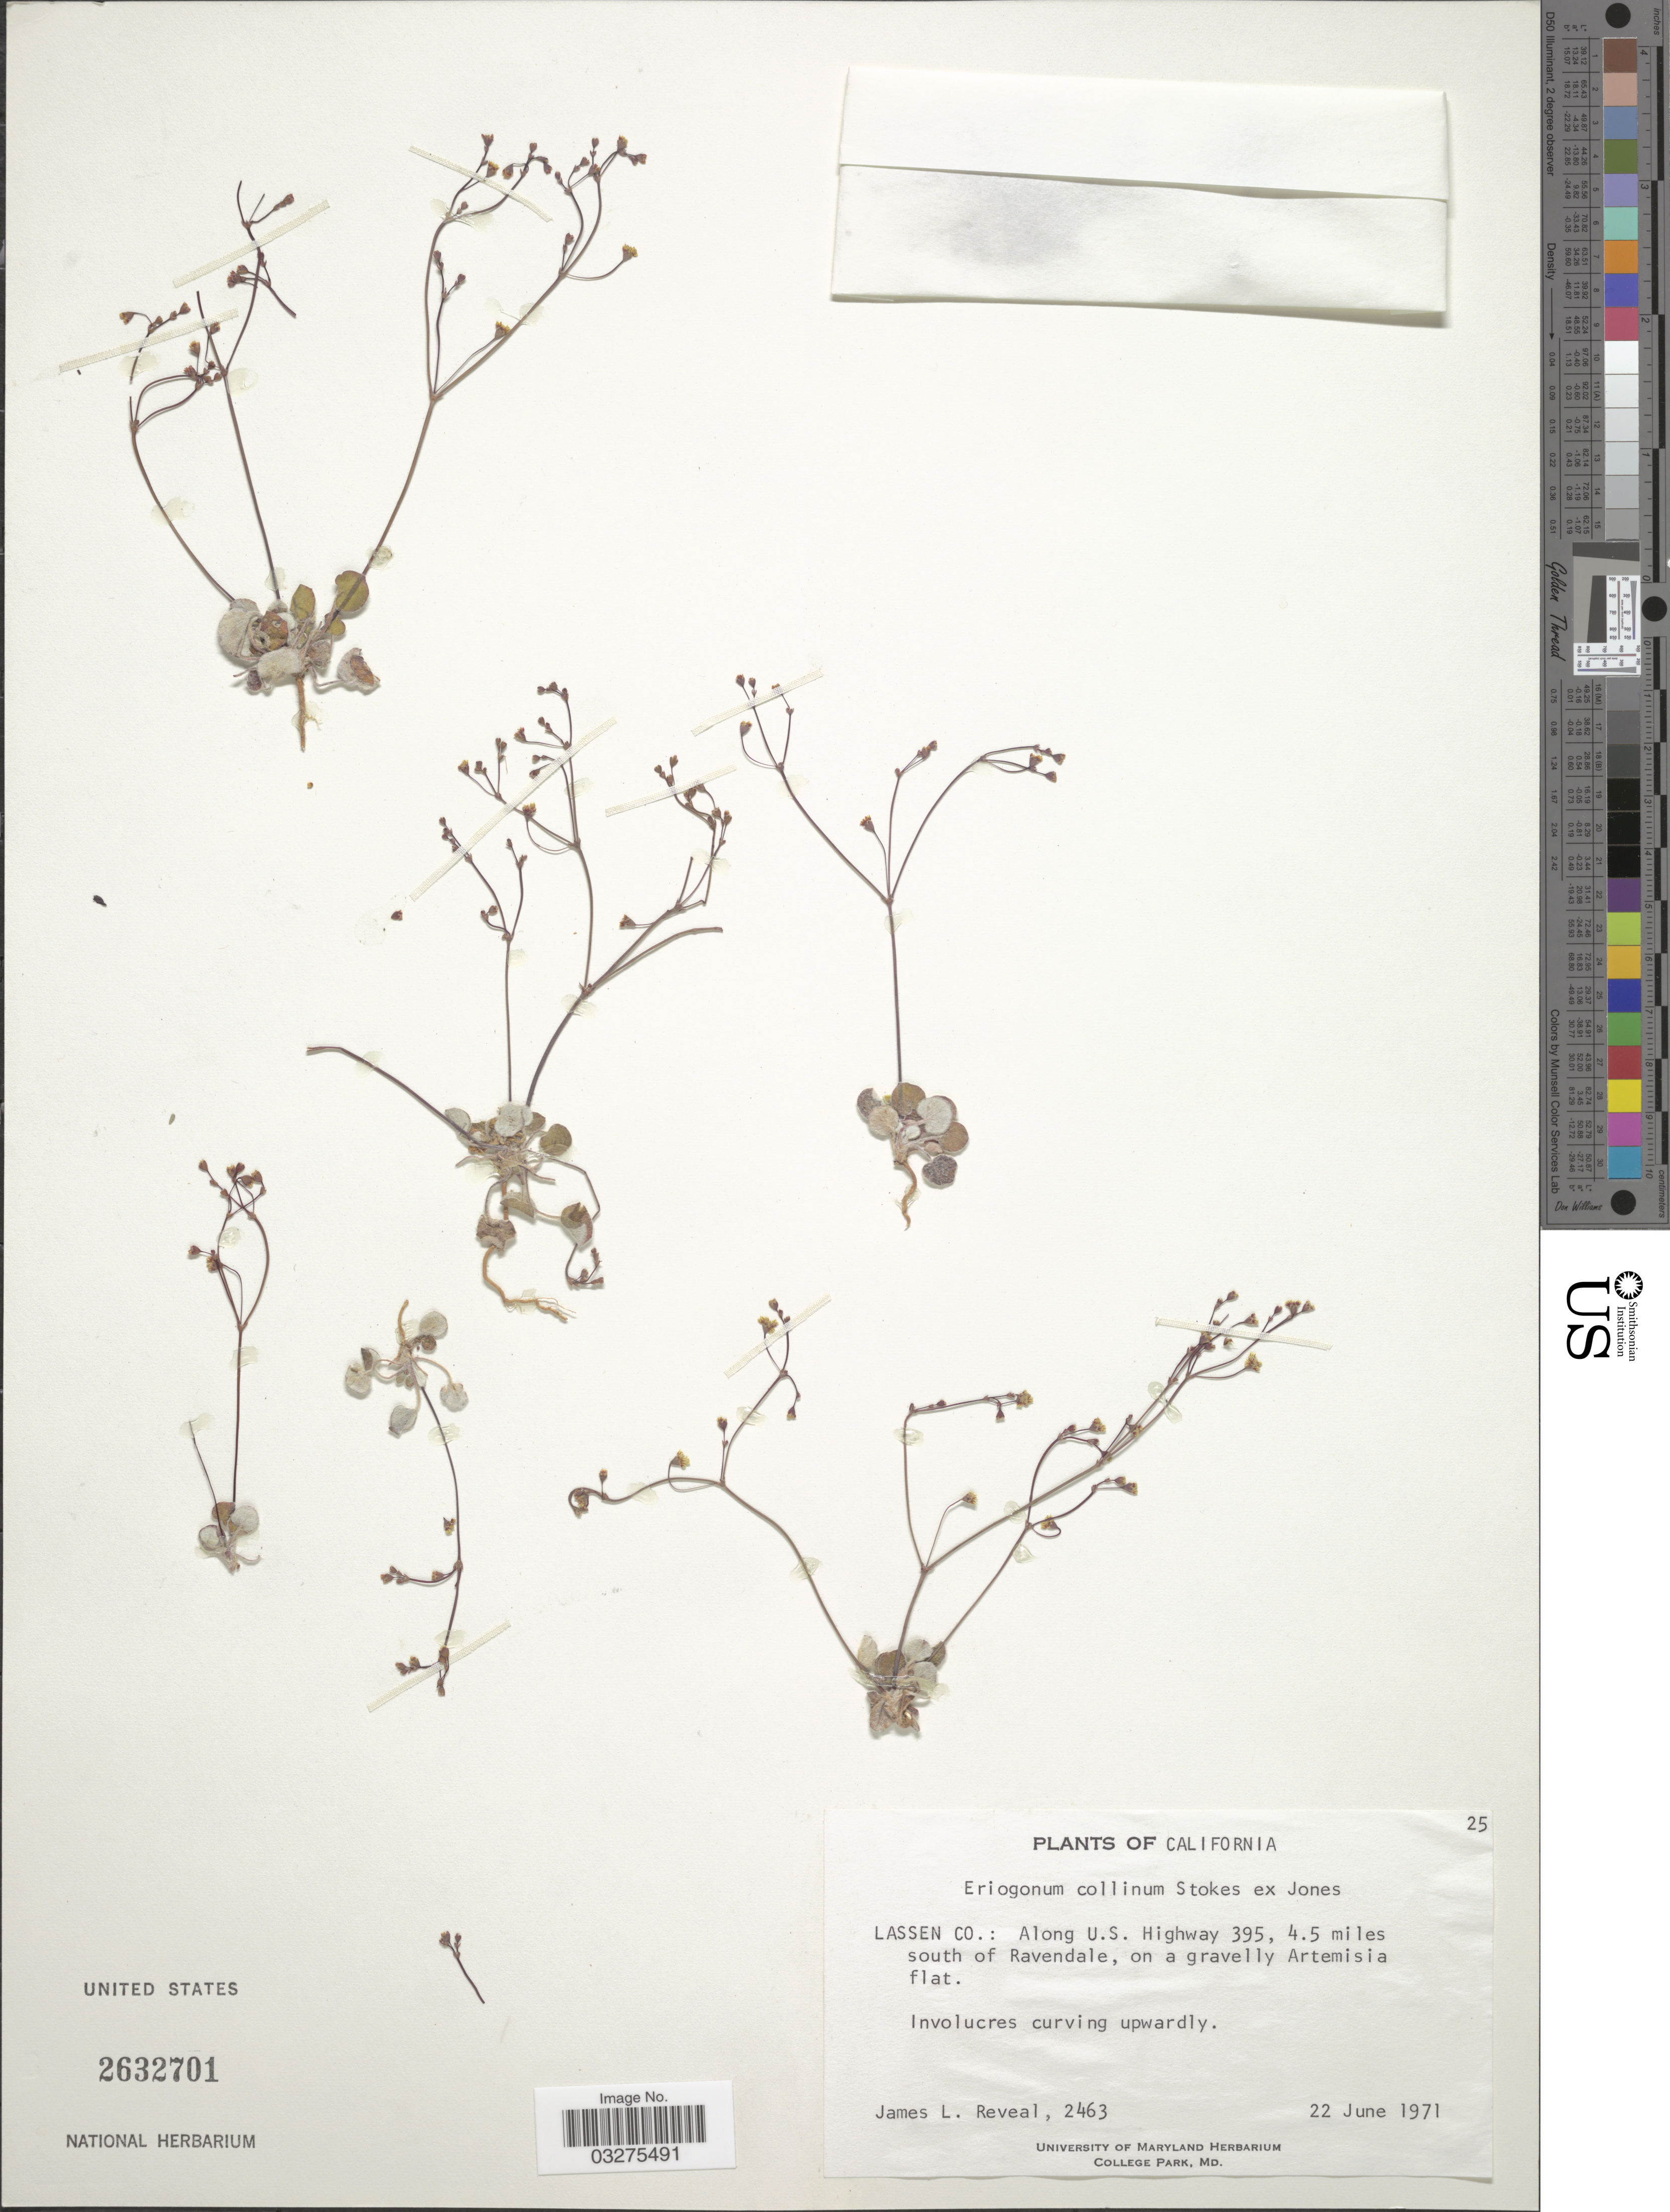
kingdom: Plantae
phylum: Tracheophyta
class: Magnoliopsida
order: Caryophyllales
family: Polygonaceae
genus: Eriogonum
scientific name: Eriogonum collinum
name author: S. Stokes ex M.E. Jones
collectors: J. L. Reveal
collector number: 2463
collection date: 1971-06-22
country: United States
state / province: California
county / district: Lassen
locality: Lassen Co.: Along U.S. Highway 395, 4.5 miles south of Ravendale.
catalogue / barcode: US 2632701